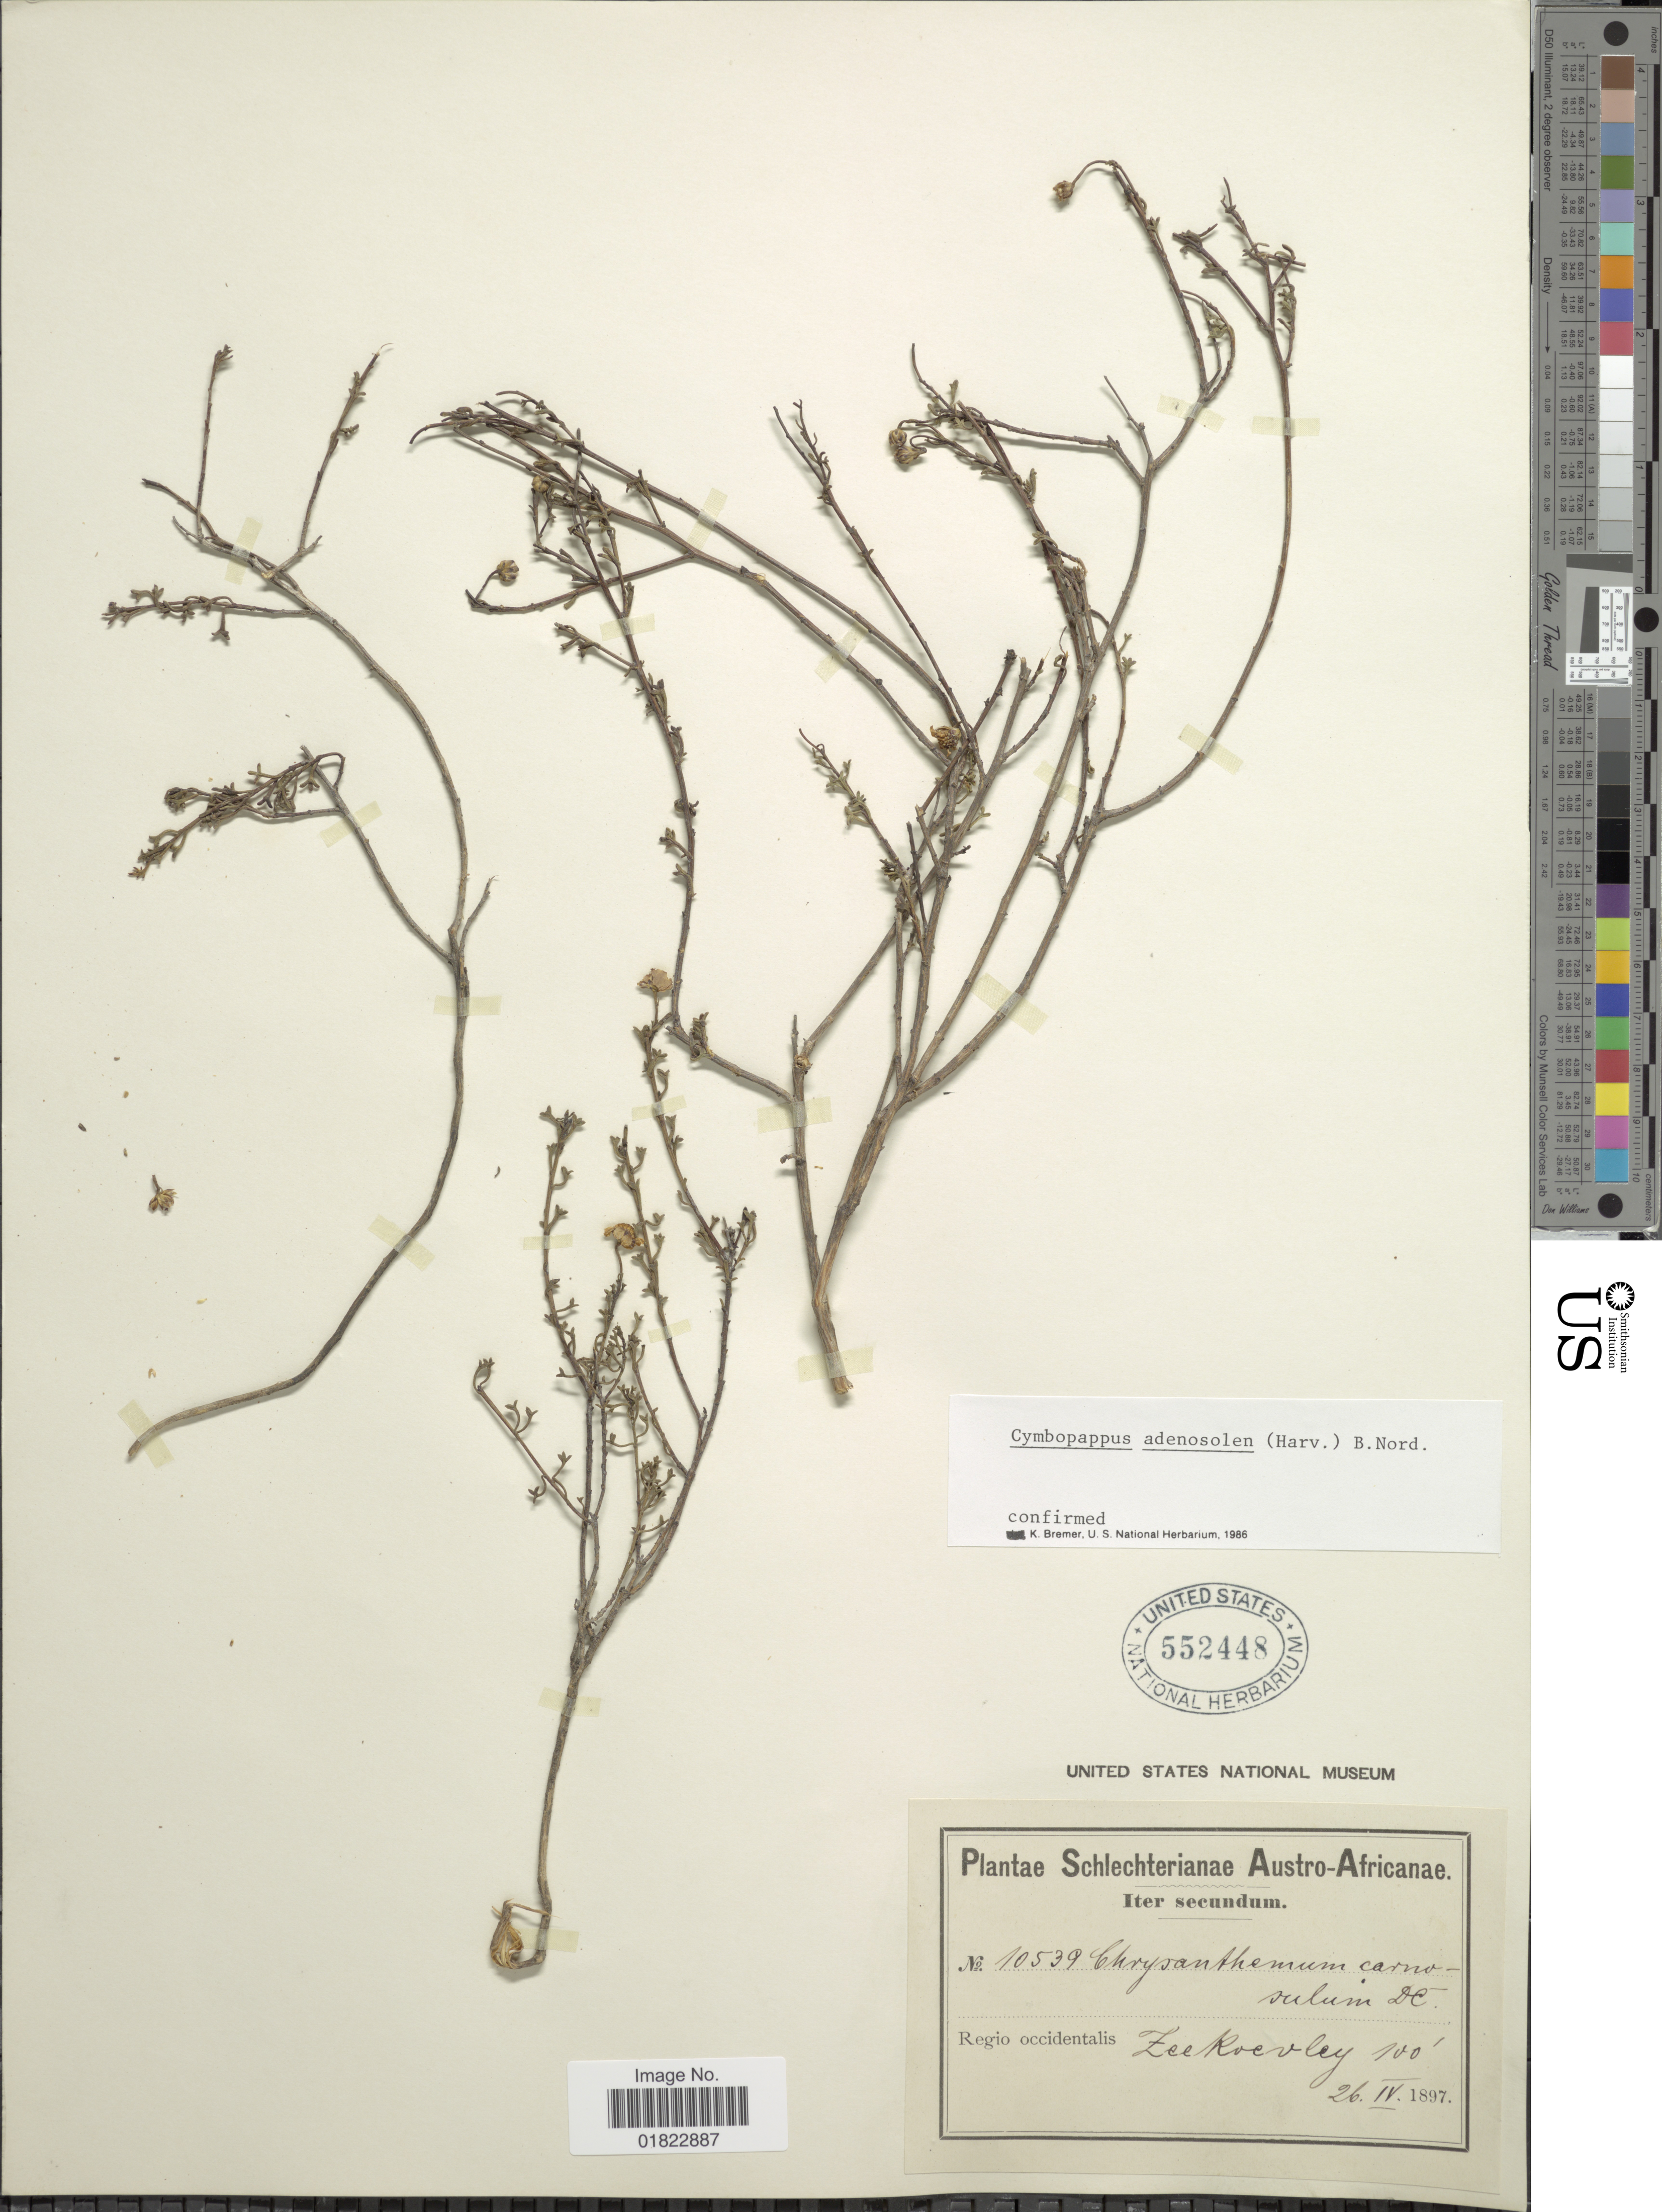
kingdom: Plantae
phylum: Tracheophyta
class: Magnoliopsida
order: Asterales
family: Asteraceae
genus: Cymbopappus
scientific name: Cymbopappus adenosolen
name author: (Harv.) B. Nord.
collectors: Schlechter, --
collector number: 10539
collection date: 1897-04-26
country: South Africa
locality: Austro-Africanae. Regio occidentalis, Zeekoevlei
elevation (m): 30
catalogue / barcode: US 552448